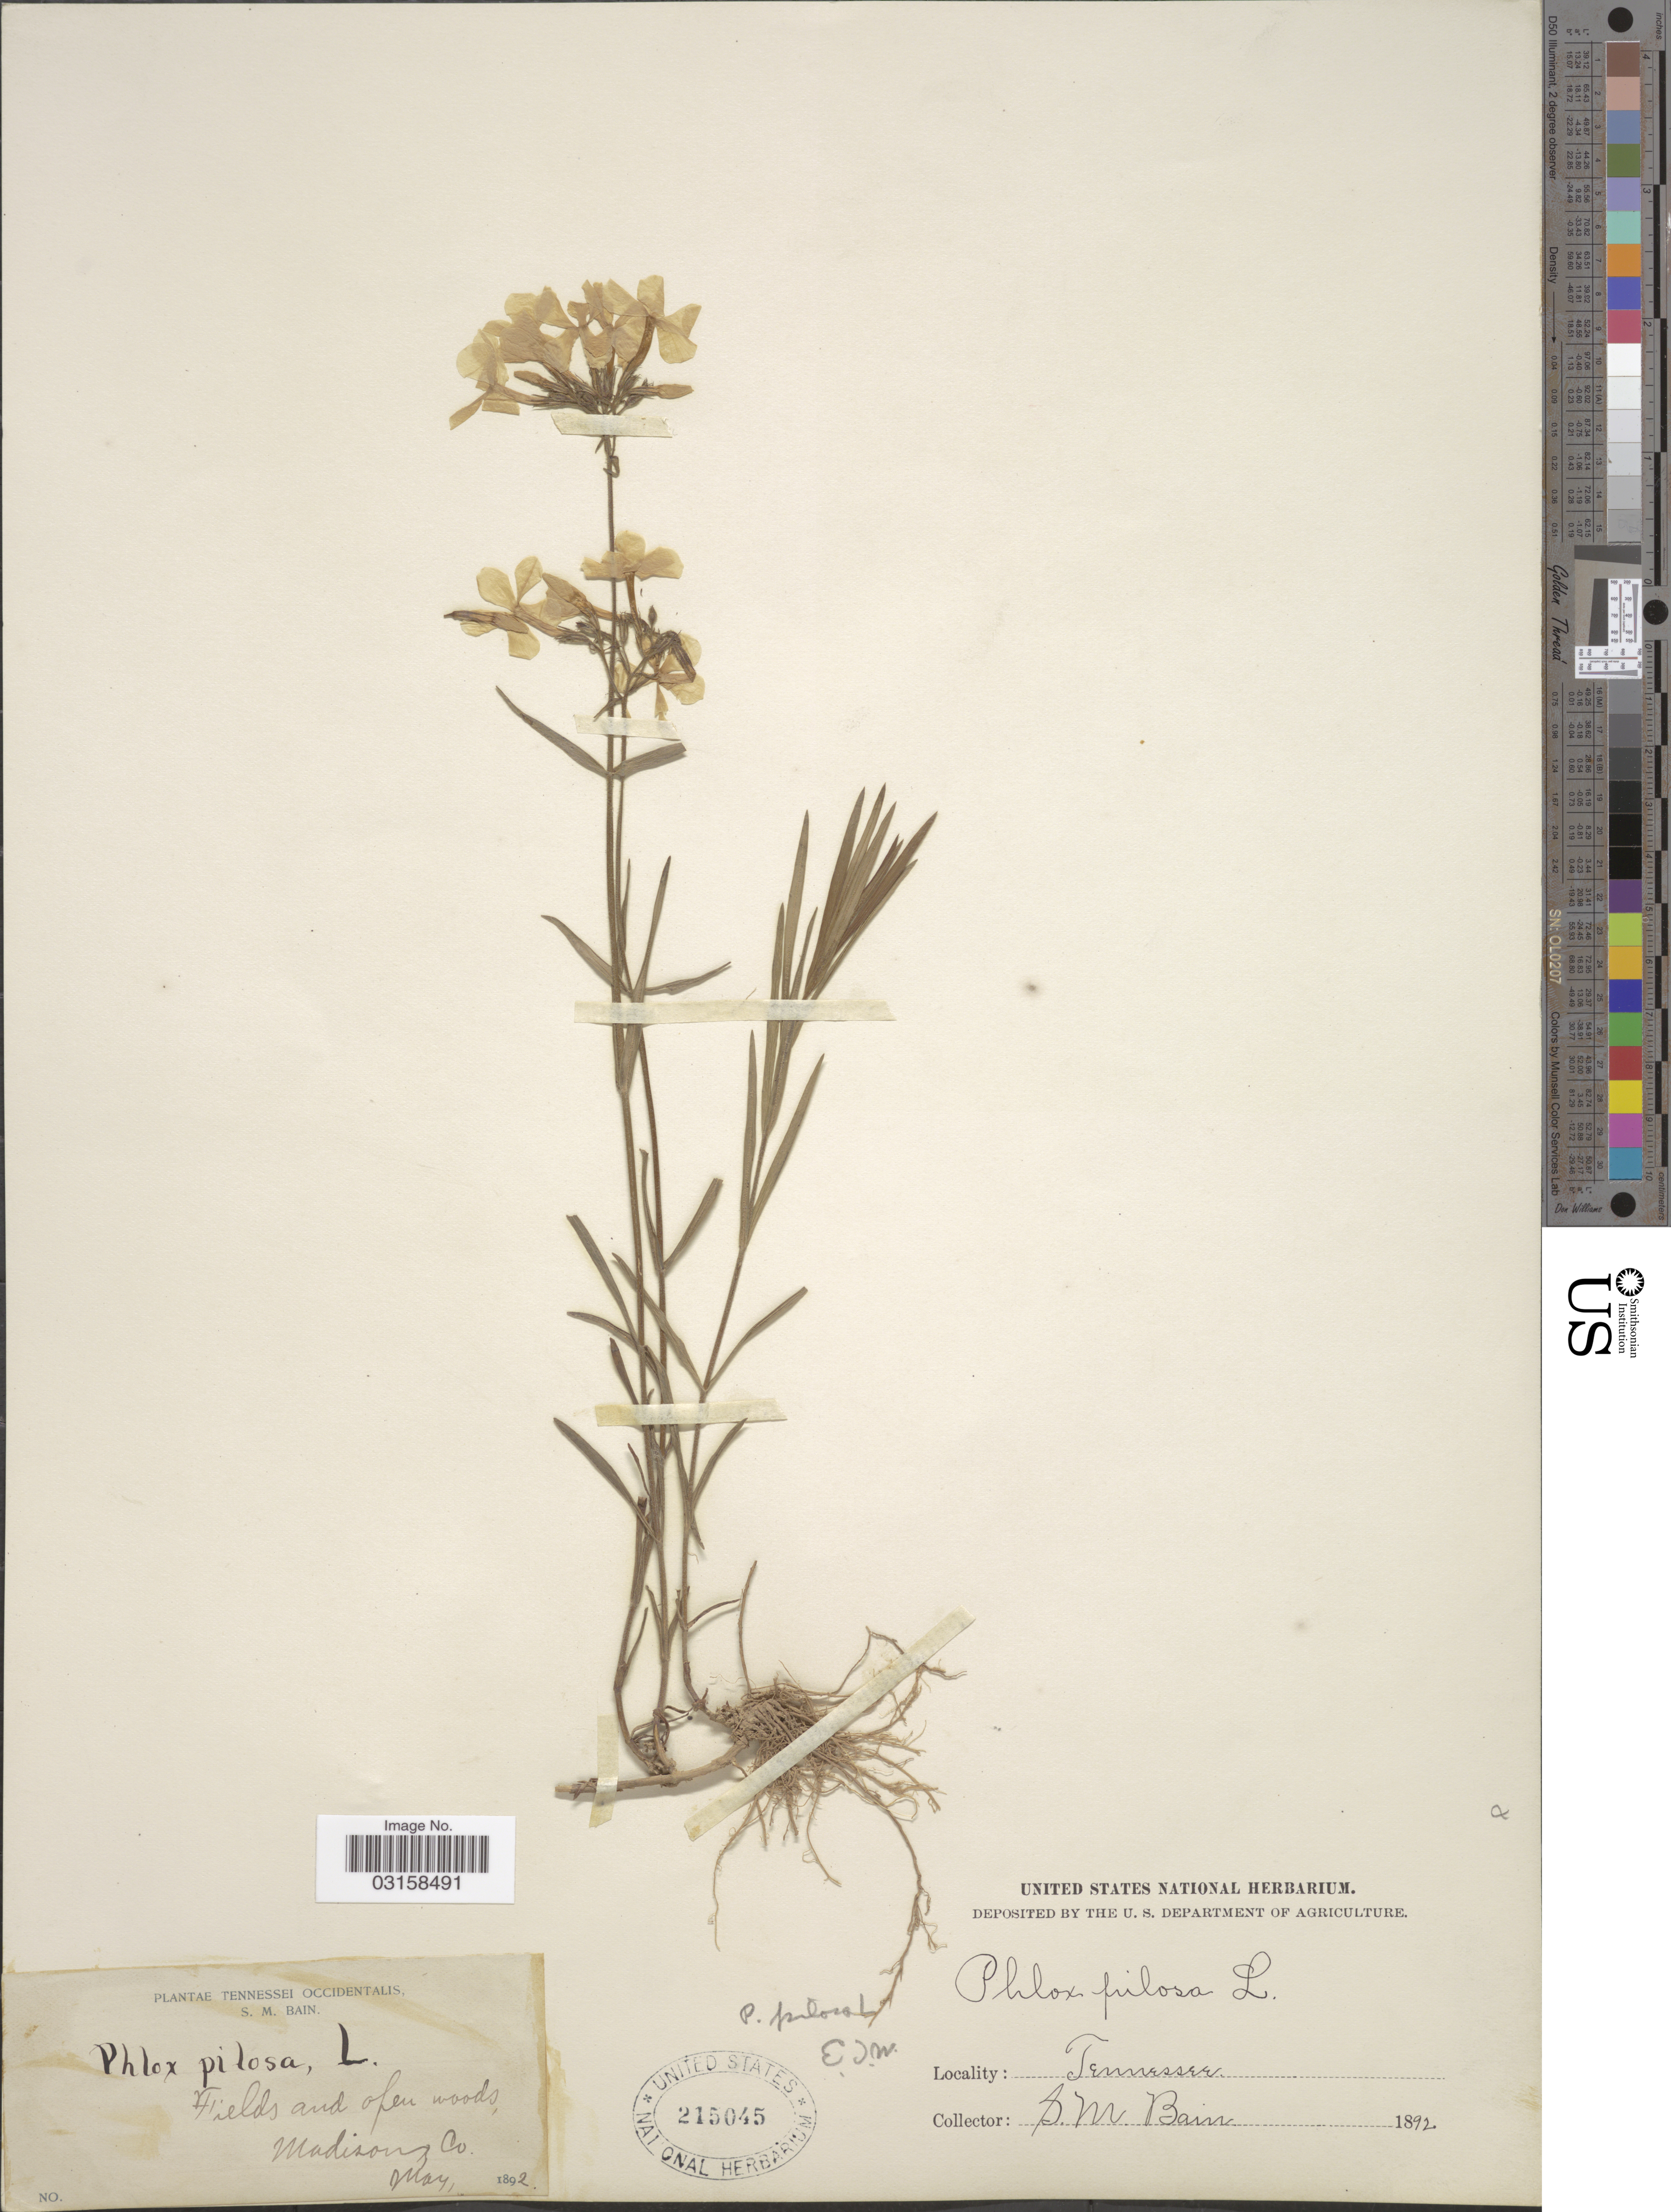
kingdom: Plantae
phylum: Tracheophyta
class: Magnoliopsida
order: Ericales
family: Polemoniaceae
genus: Phlox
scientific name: Phlox pilosa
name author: L.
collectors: S. M. Bain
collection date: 1892-05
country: United States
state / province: Tennessee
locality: Tennessei Occidentalis. Madison Co.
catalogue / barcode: US 215045